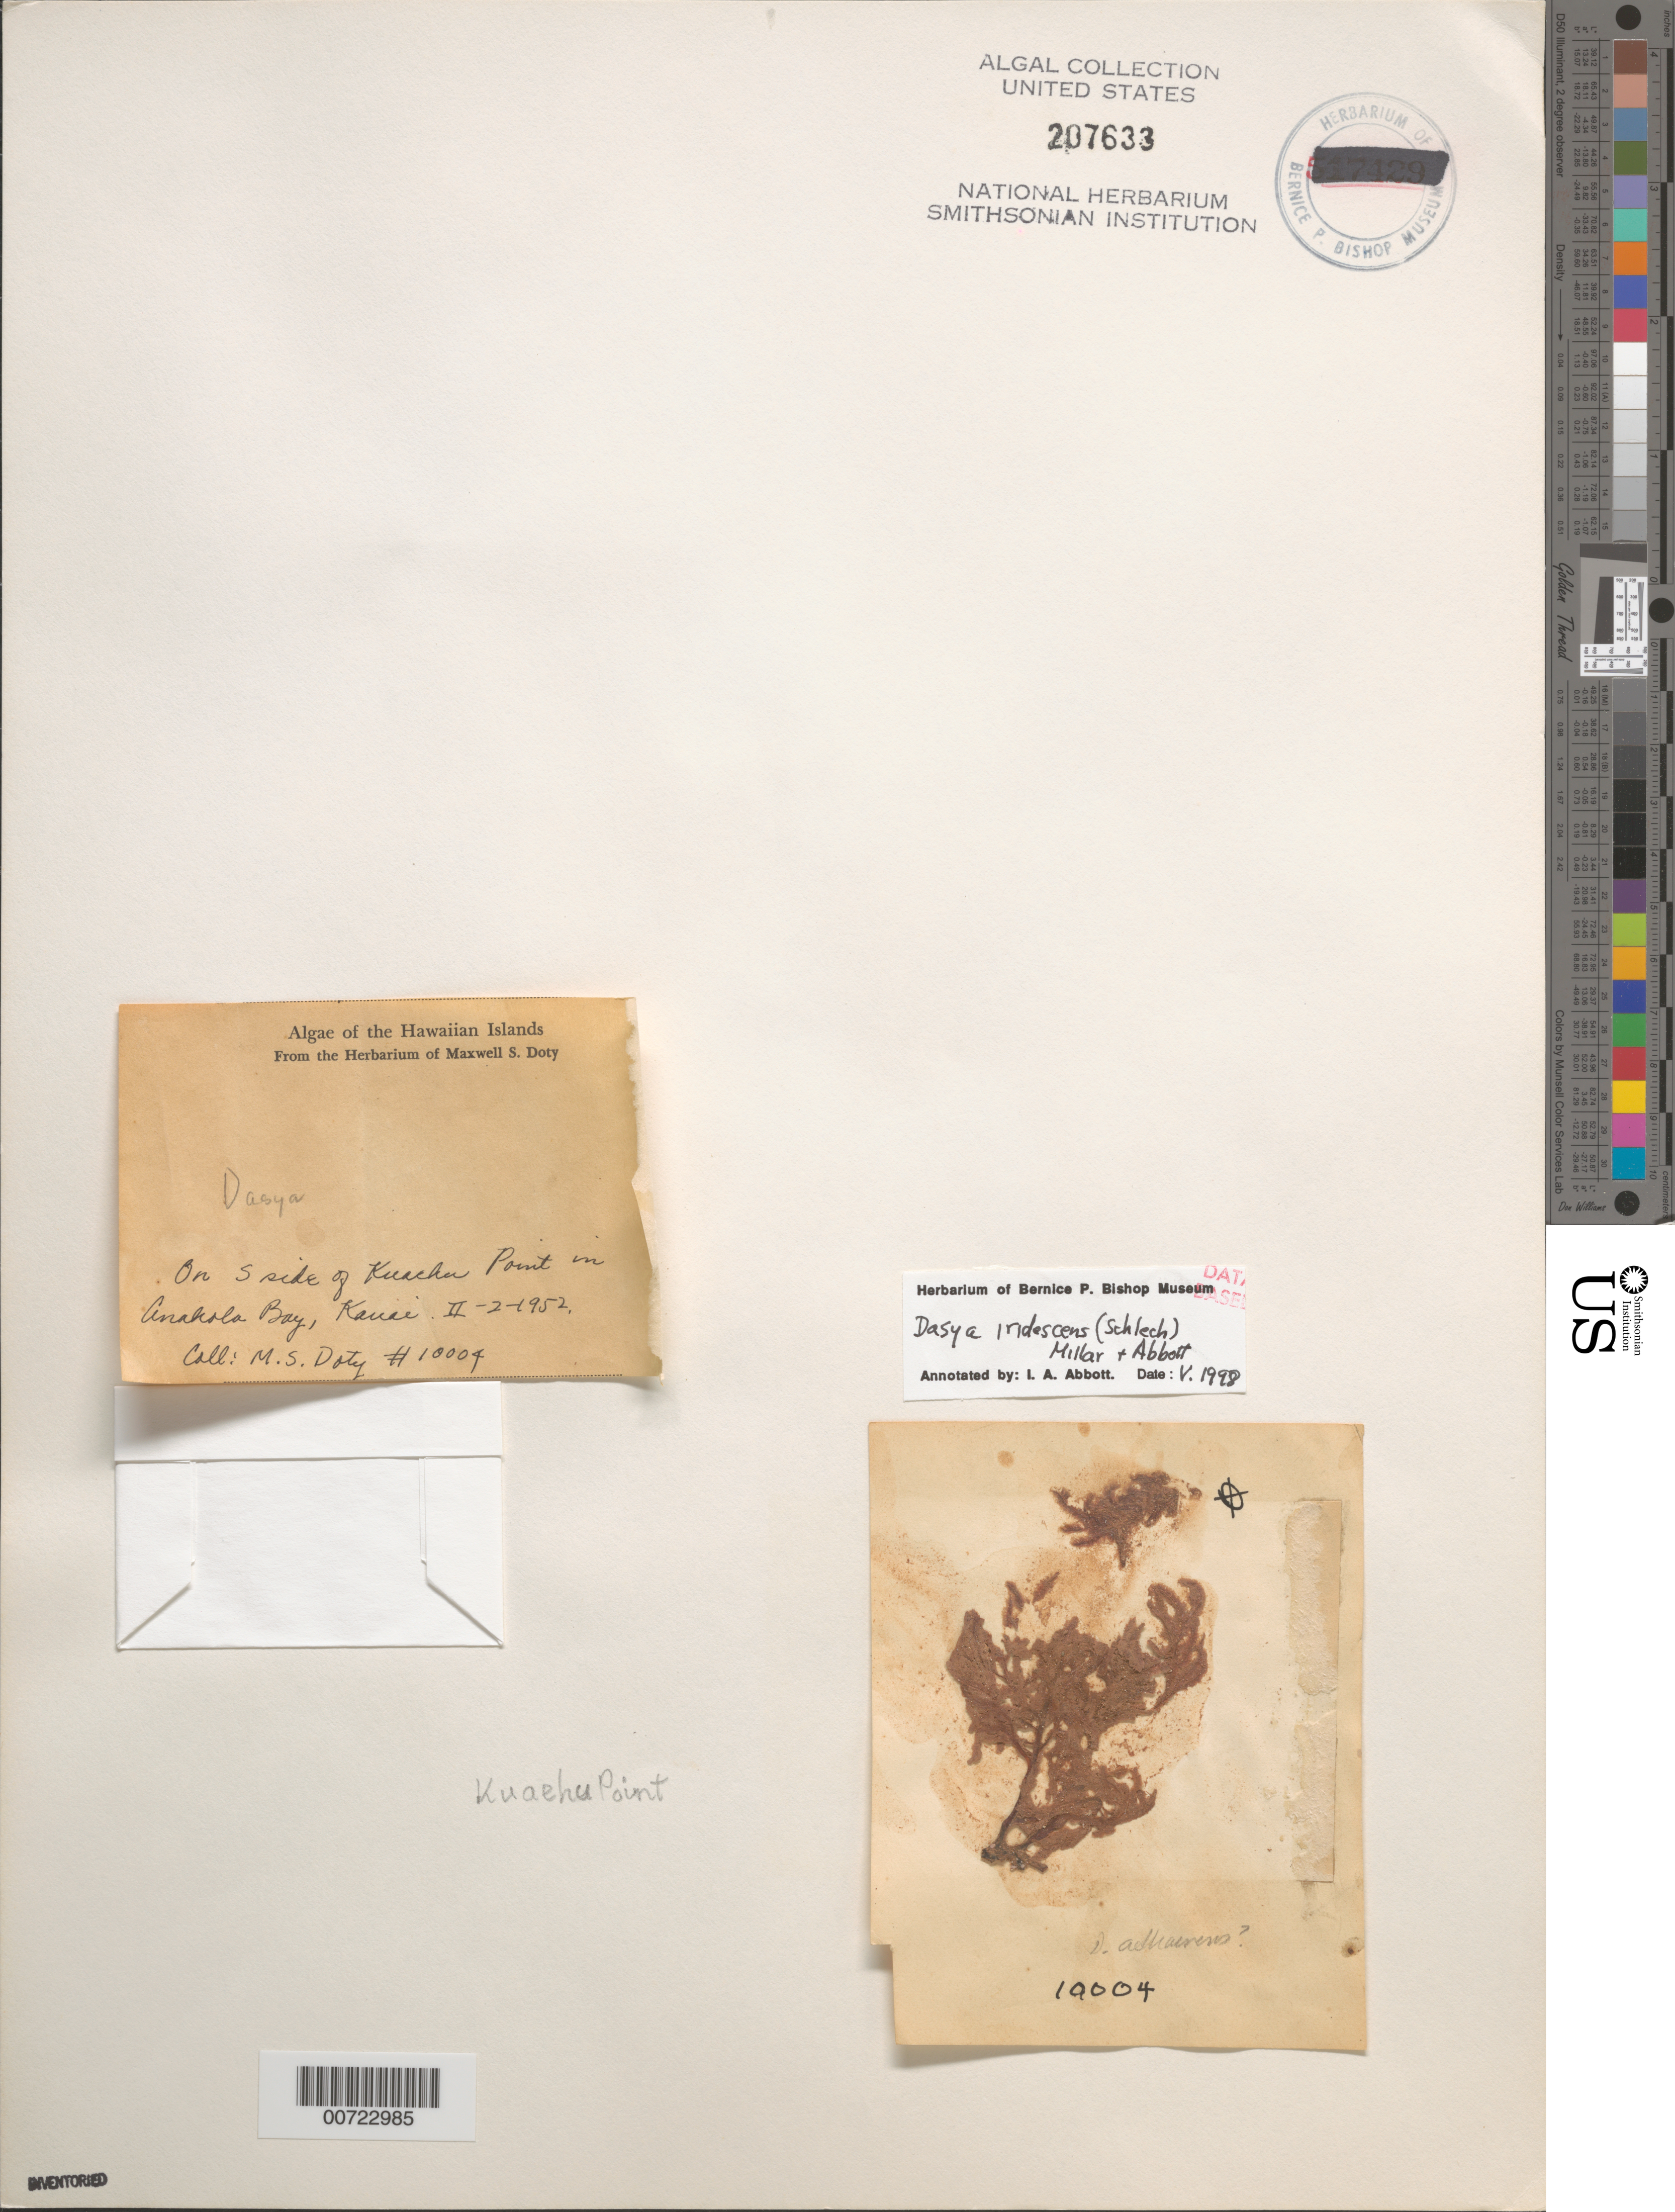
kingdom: Plantae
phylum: Rhodophyta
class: Florideophyceae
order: Ceramiales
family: Dasyaceae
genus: Dasya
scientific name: Dasya iridescens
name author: (Schlech) A.J.K. Millar & I.A. Abbott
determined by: Abbott, Isabella A.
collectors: M. S. Doty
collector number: MSD 10004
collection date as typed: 02 Feb 1952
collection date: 1952-02-02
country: United States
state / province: Hawaii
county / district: Kauai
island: Kaua'i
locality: Anahola Bay, Kuaehu Point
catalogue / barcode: US 207633